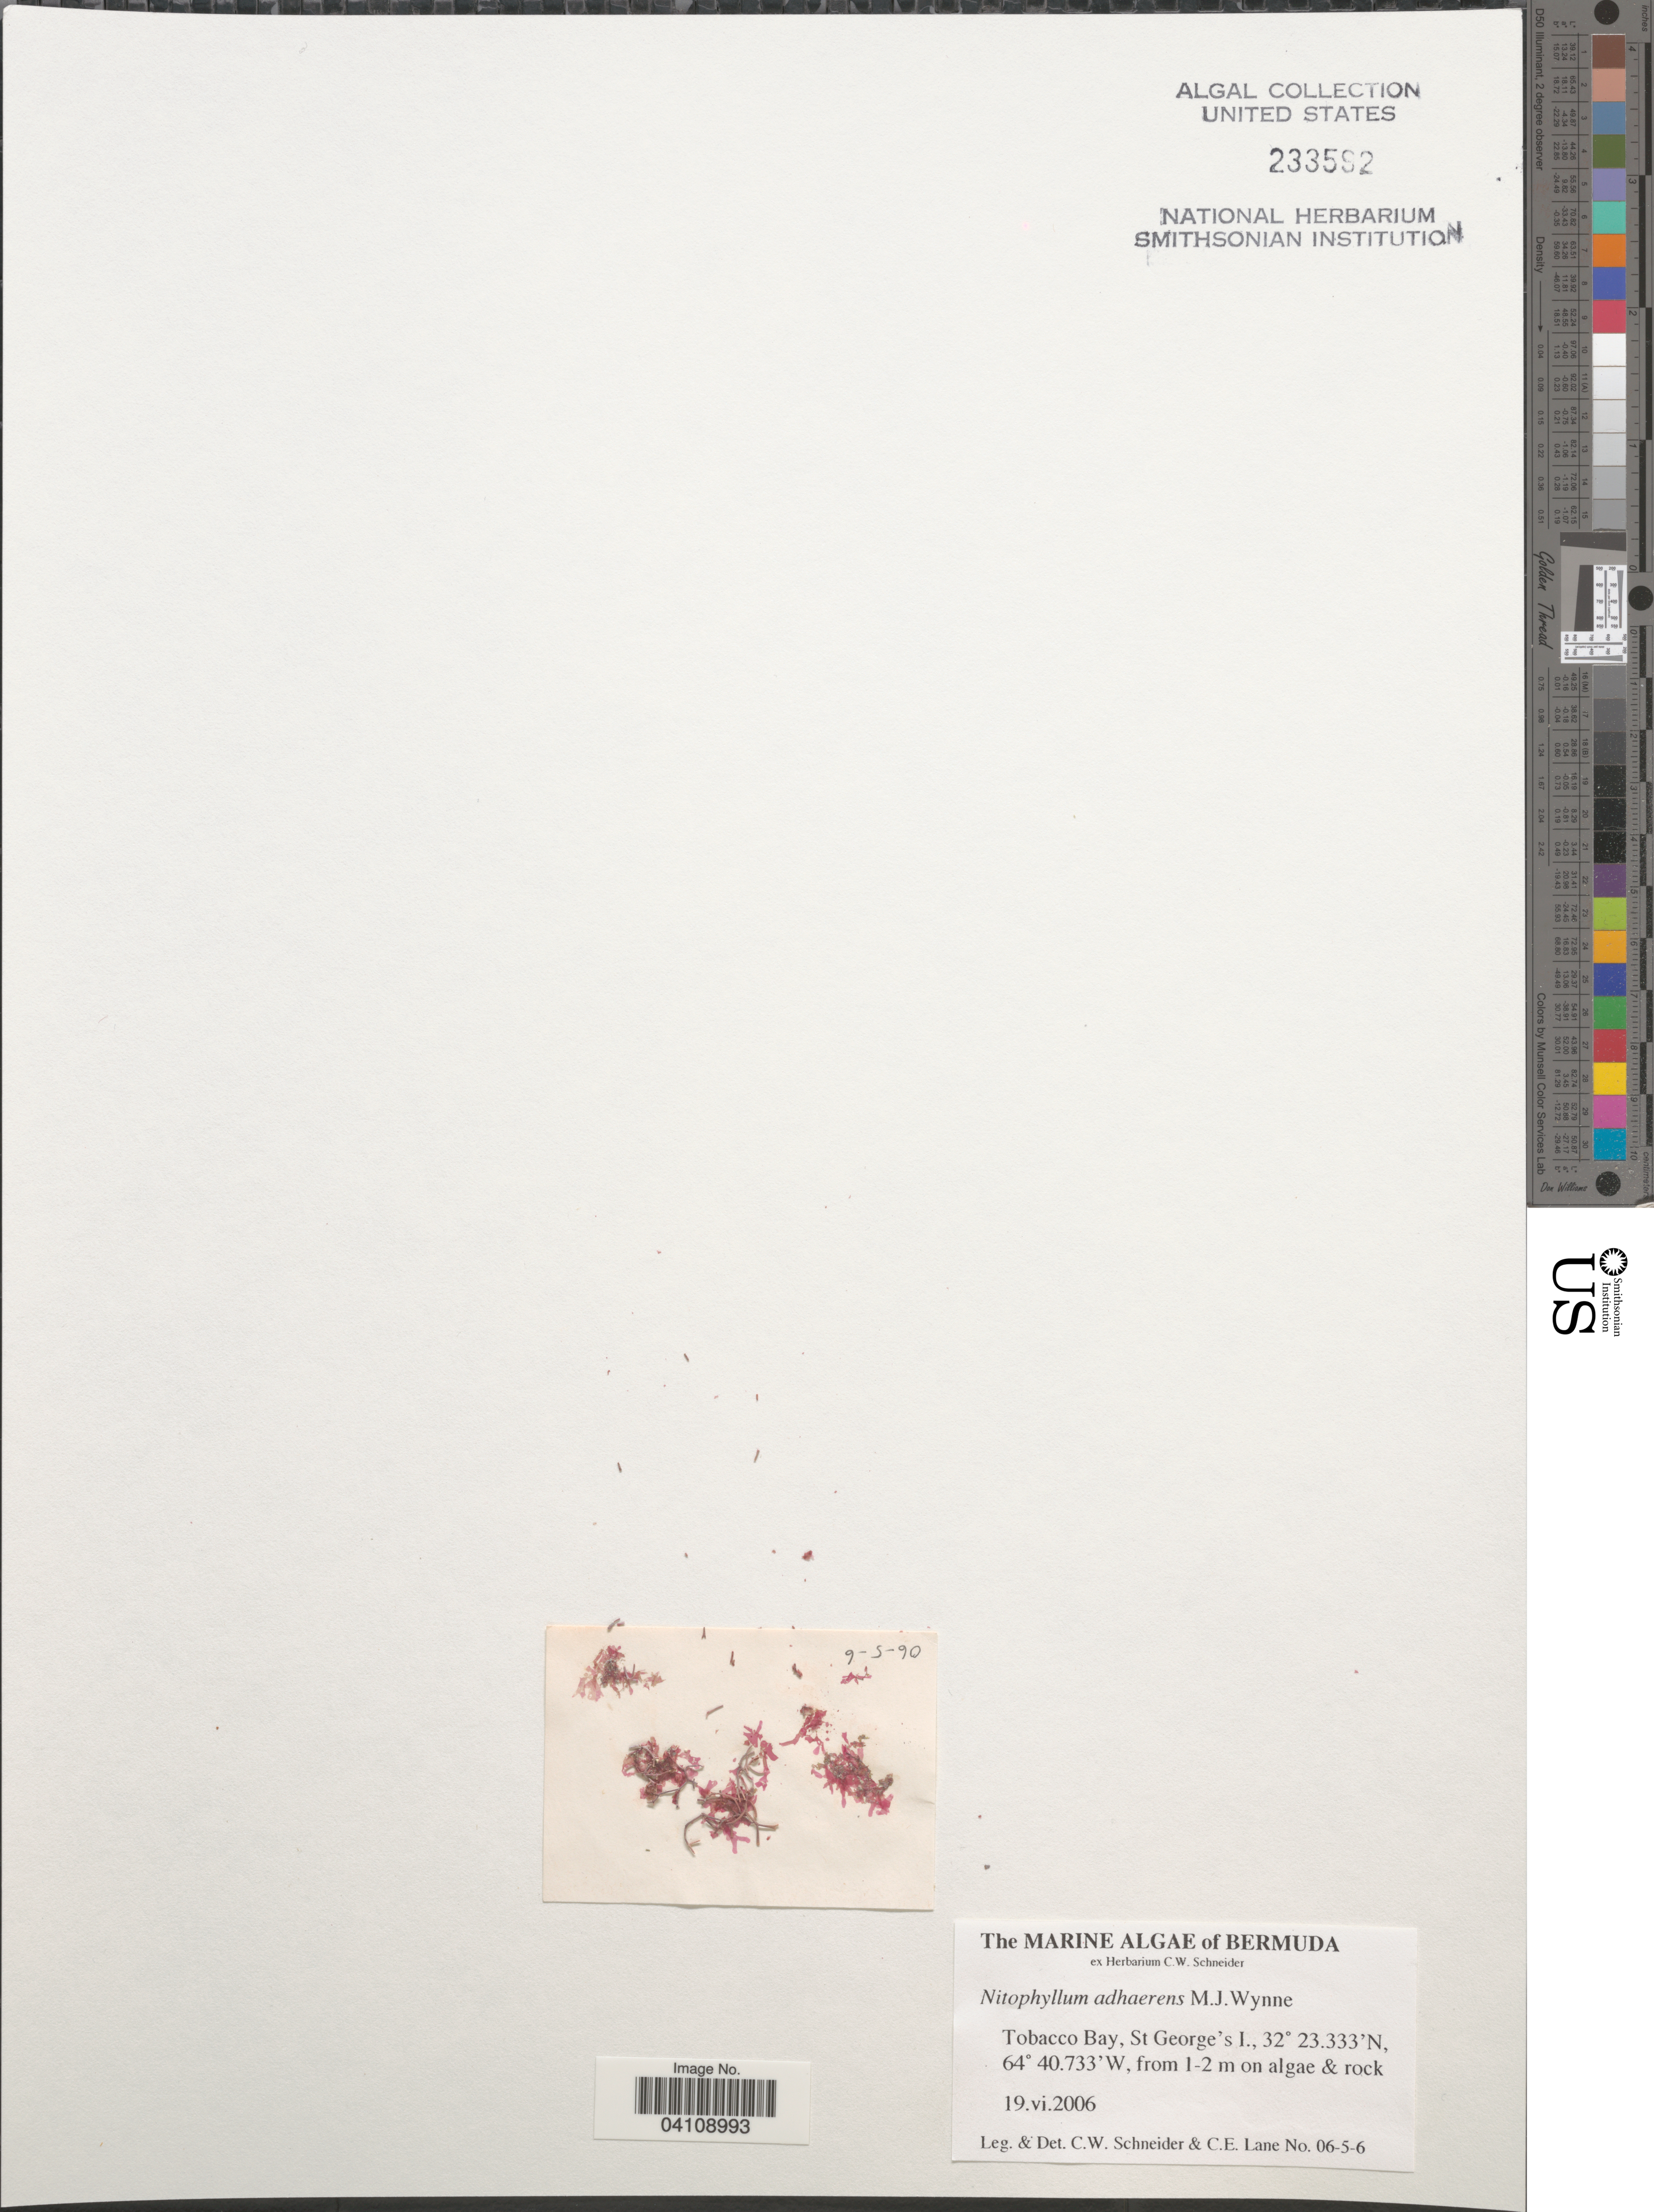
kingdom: Plantae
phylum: Rhodophyta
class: Florideophyceae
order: Ceramiales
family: Delesseriaceae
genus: Nitophyllum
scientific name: Nitophyllum adhaerens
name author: M.J. Wynne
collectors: C. W.Schneider & C. E. Lane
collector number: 06-5-6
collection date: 2006-06-19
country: Bermuda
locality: Tobacco Bay, St. George's I.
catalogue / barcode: US 233592